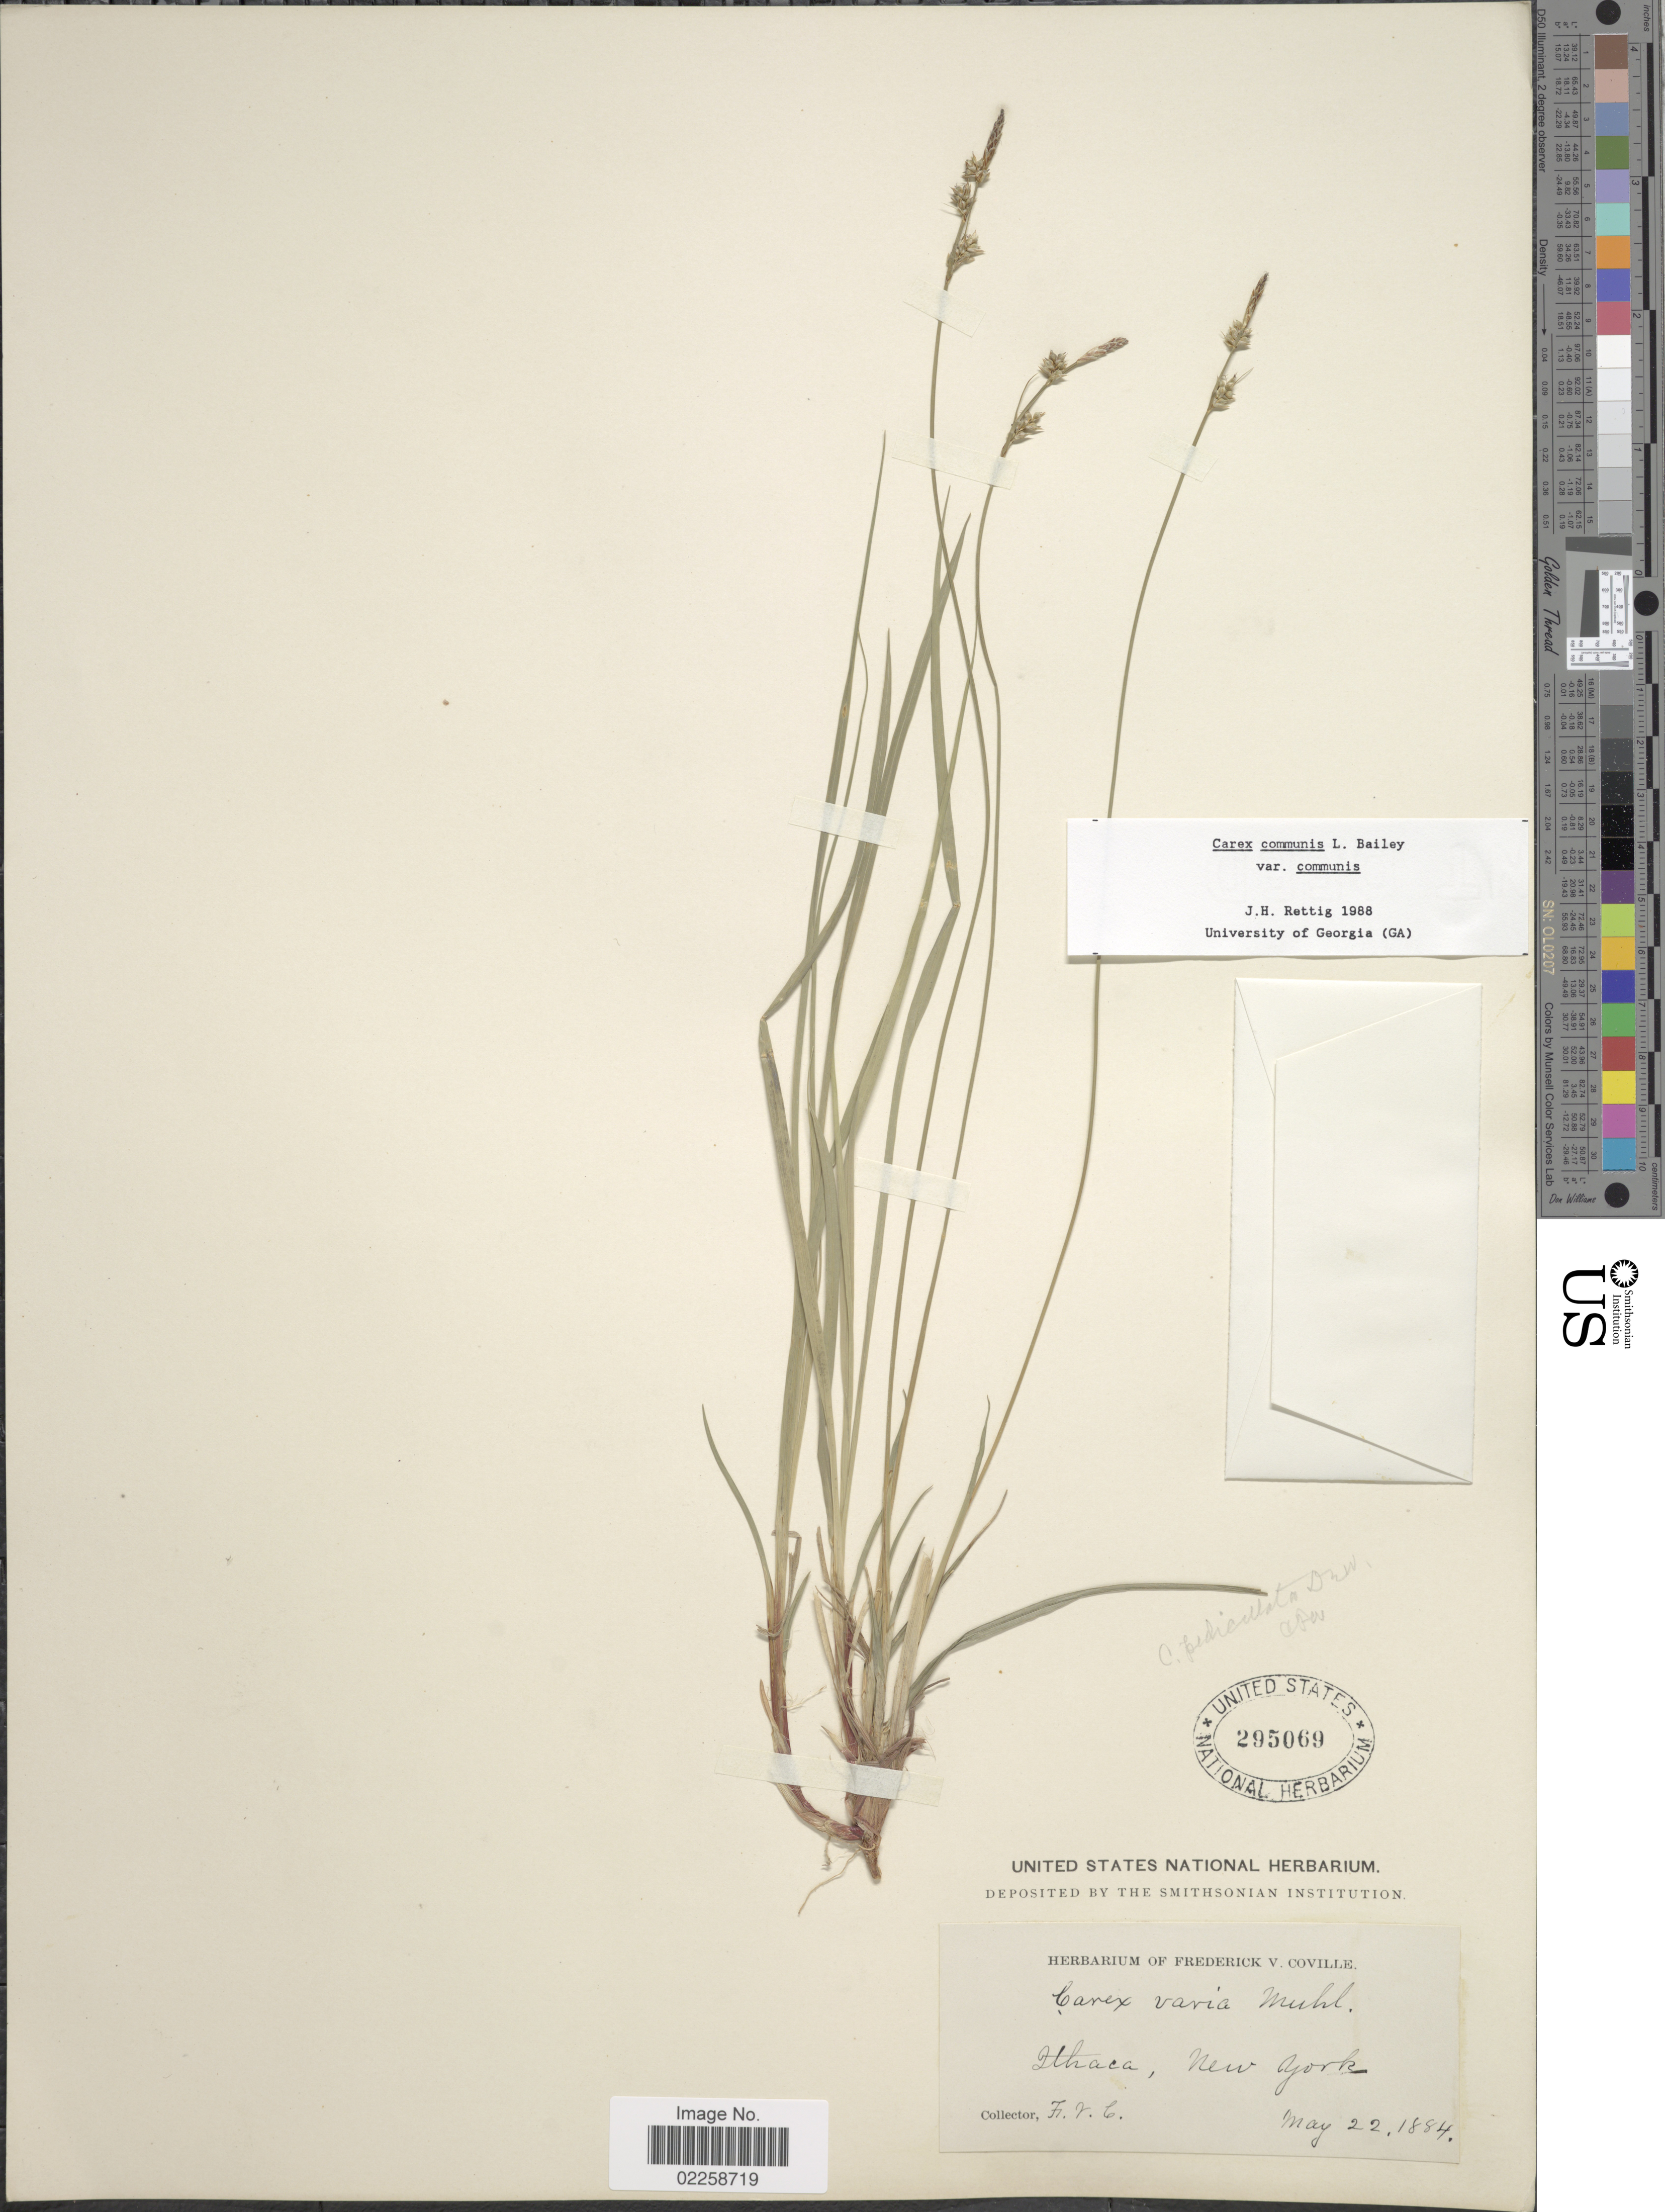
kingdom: Plantae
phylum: Tracheophyta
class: Liliopsida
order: Poales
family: Cyperaceae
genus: Carex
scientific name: Carex communis var. communis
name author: L.H. Bailey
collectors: F. V. Coville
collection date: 1884-05-22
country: United States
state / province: New York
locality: Ithaca, New York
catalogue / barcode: US 295069